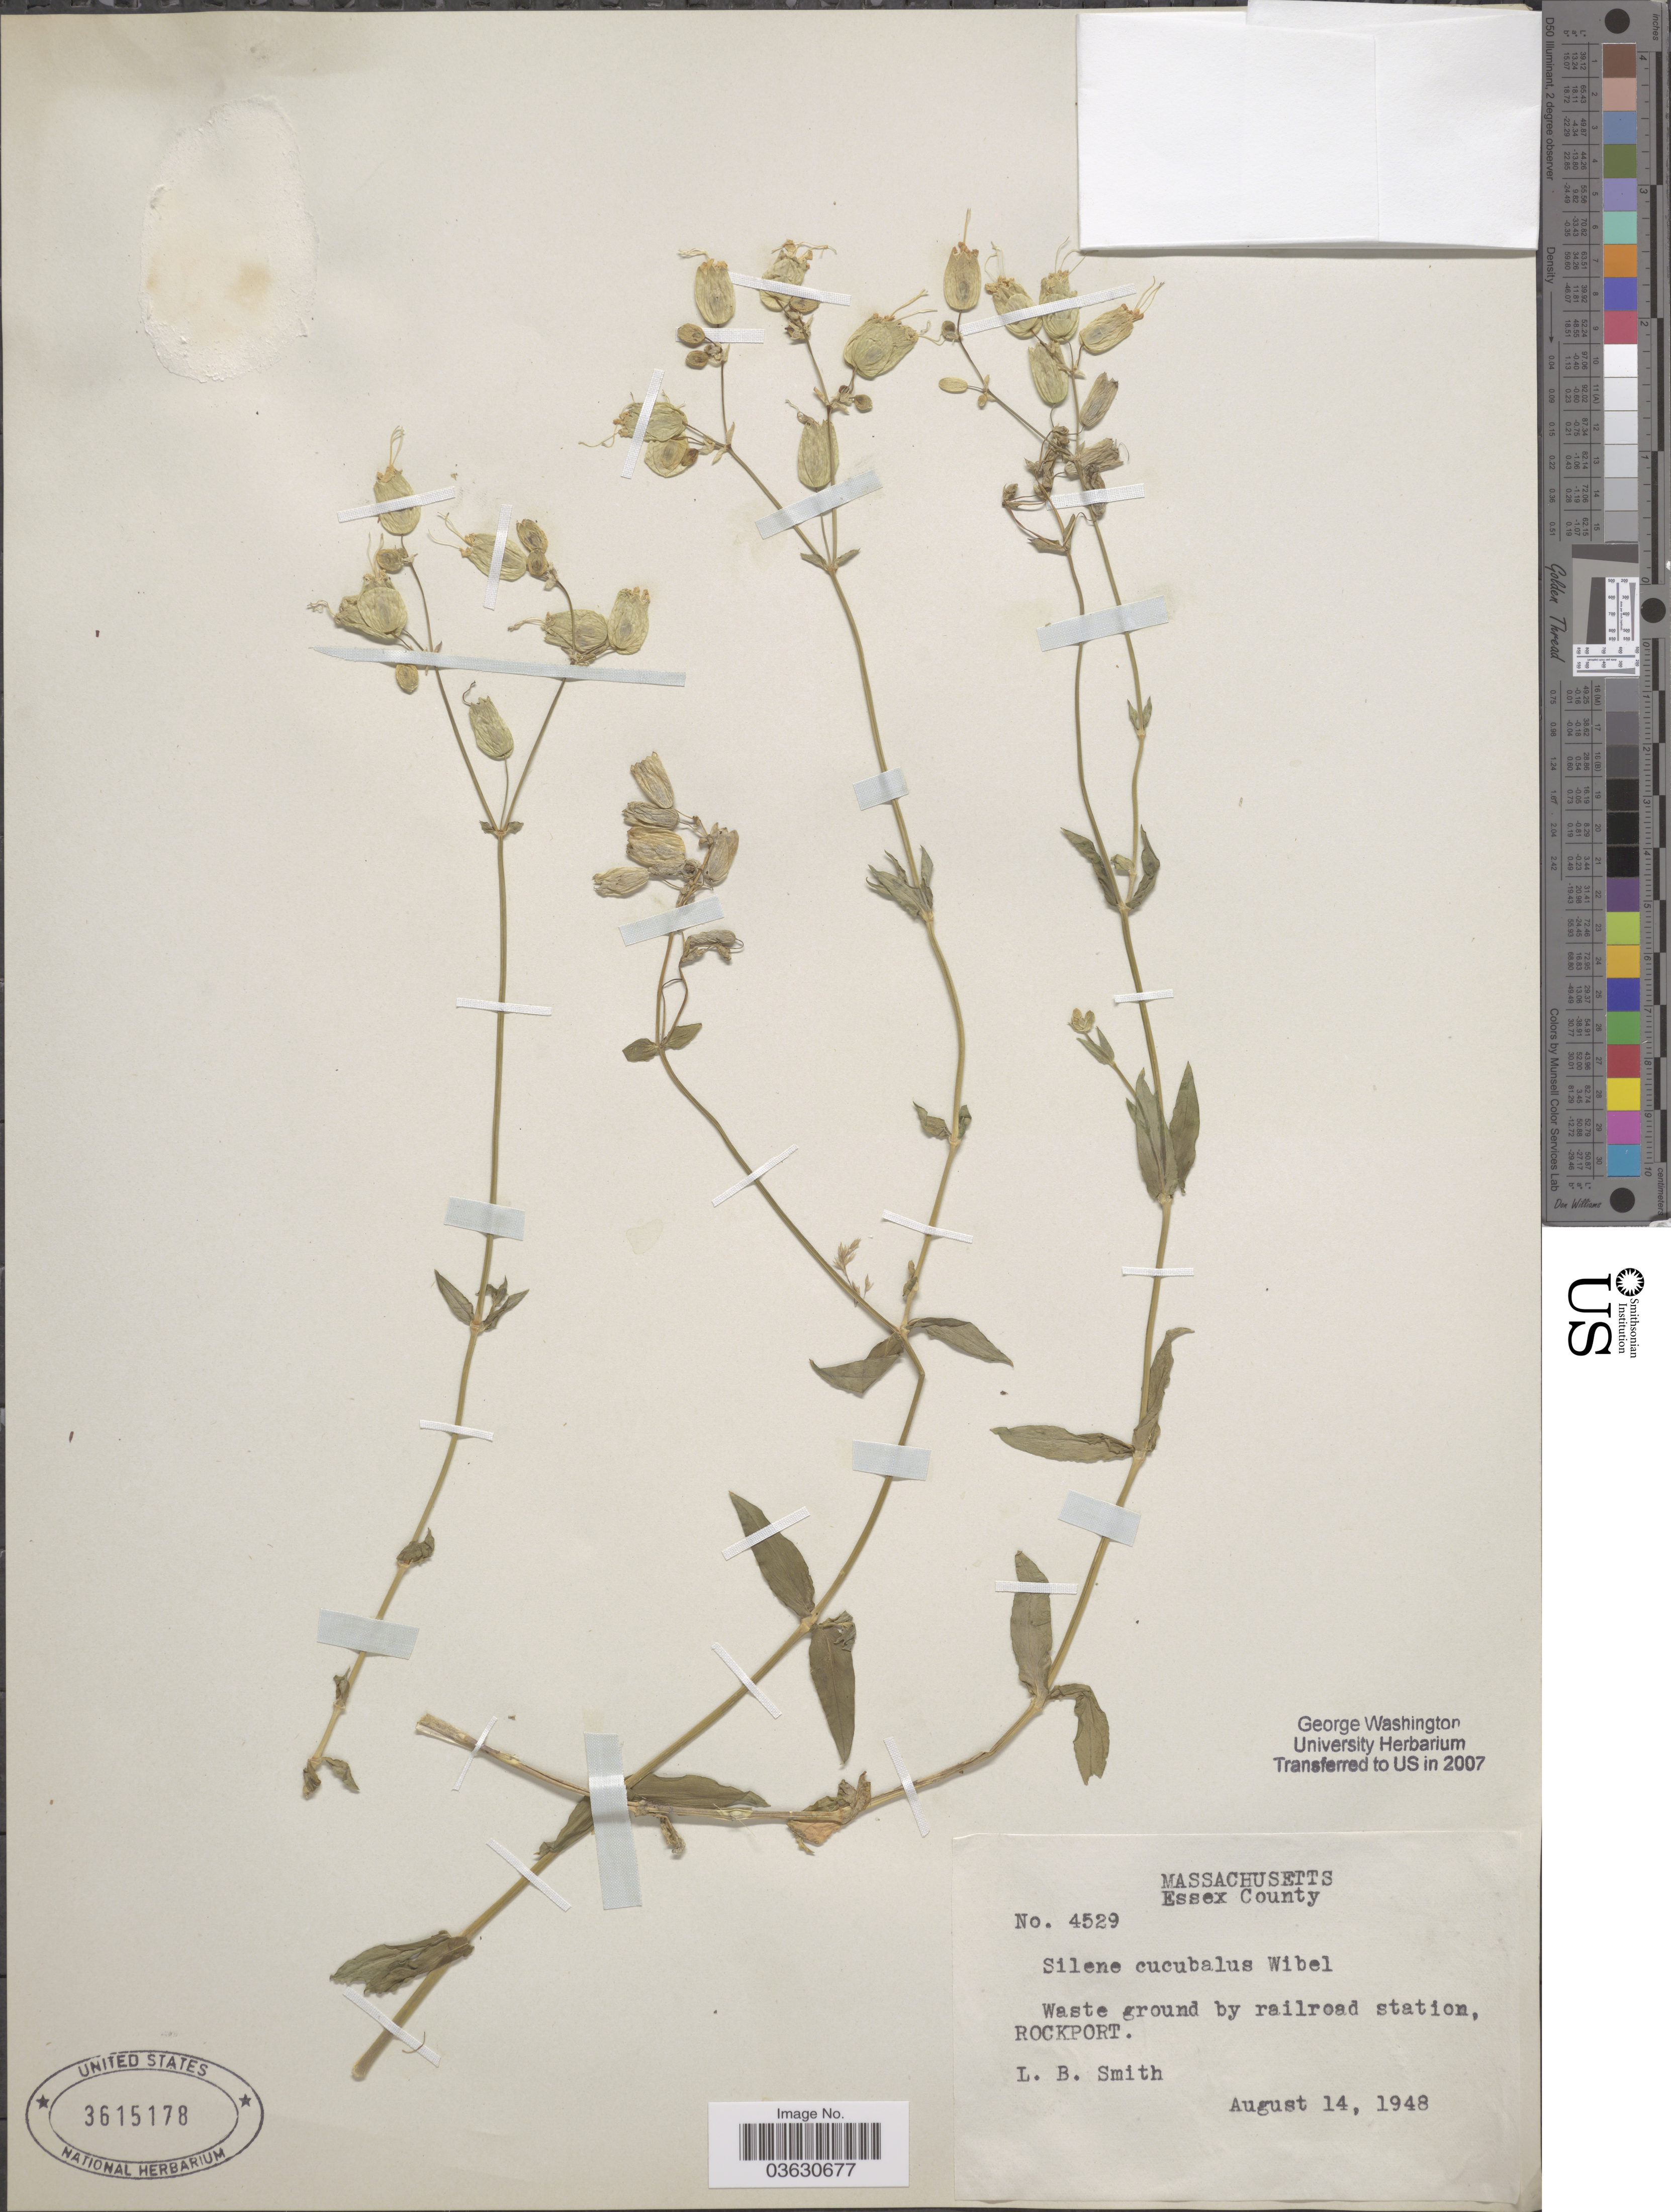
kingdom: Plantae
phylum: Tracheophyta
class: Magnoliopsida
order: Caryophyllales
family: Caryophyllaceae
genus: Silene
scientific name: Silene cucubalus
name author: L.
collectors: L. Smith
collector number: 4529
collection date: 1948-08-14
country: United States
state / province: Massachusetts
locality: Essex County. Waste ground by railroad station, Rockport.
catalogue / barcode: US 3615178